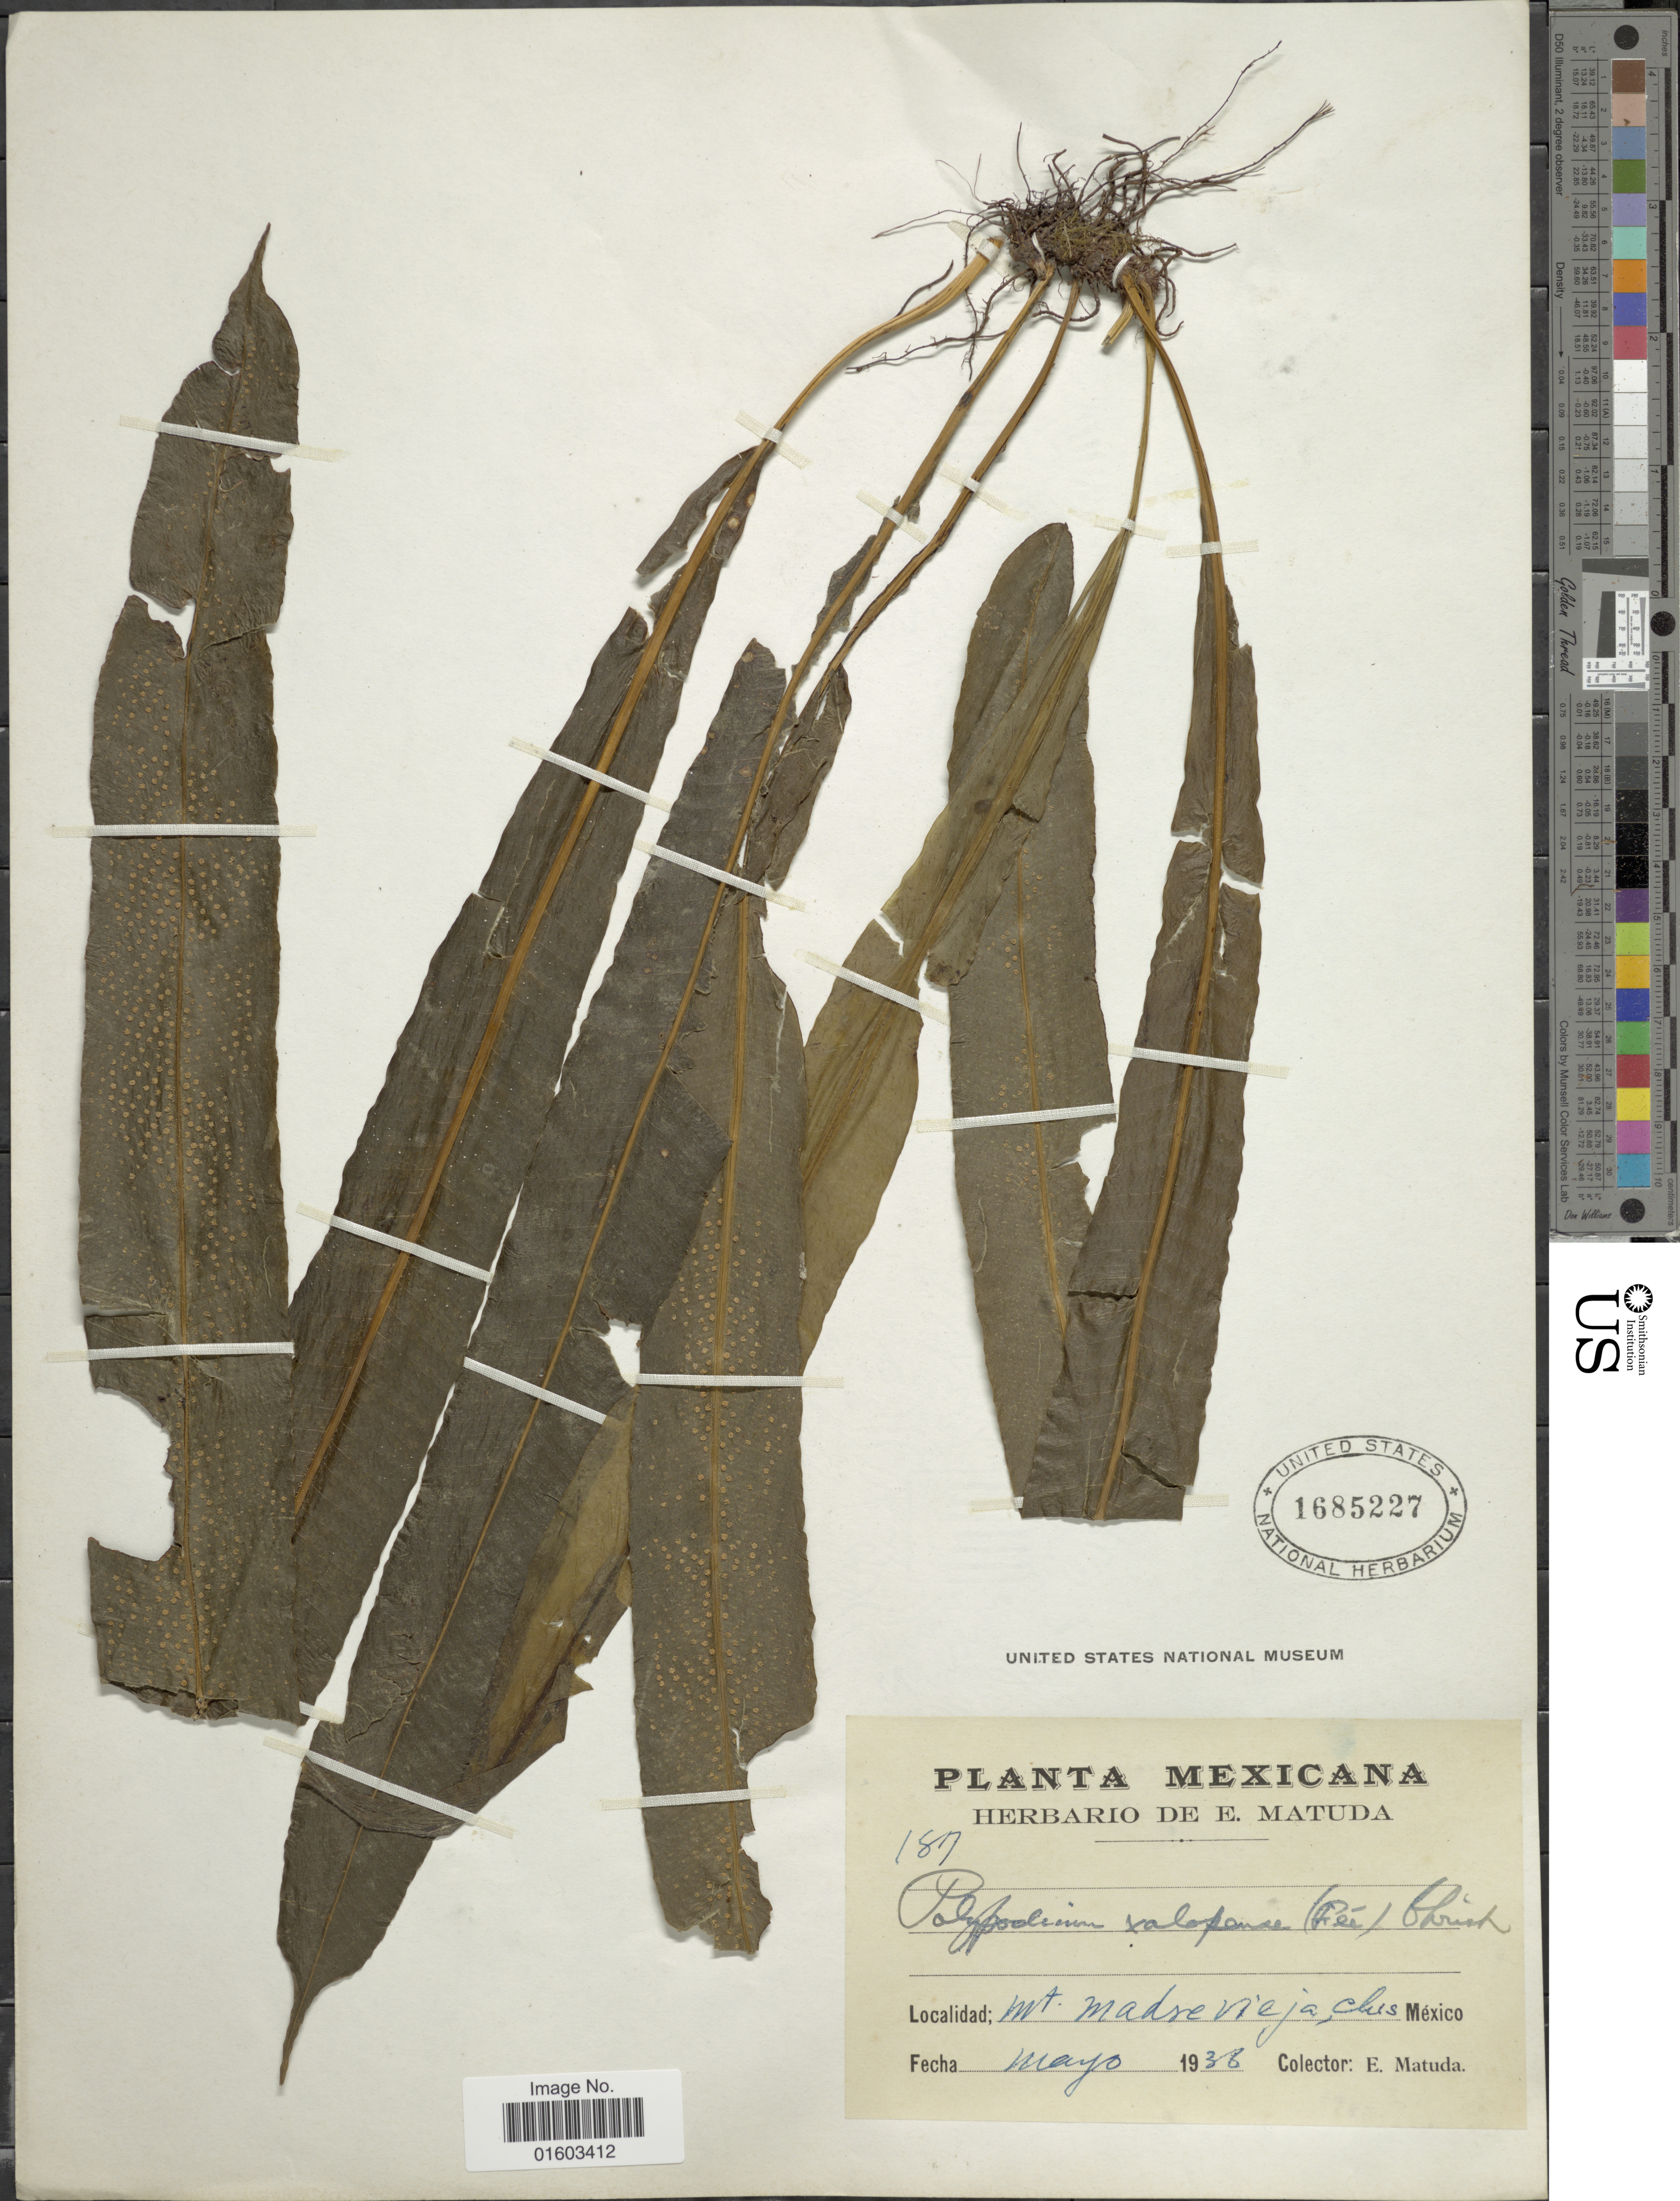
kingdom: Plantae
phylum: Tracheophyta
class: Polypodiopsida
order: Polypodiales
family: Polypodiaceae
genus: Campyloneurum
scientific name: Campyloneurum xalapense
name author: Fée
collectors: E. Matuda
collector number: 187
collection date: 1936-05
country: Mexico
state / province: Chiapas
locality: Mt. Madre Vieja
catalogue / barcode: US 1685227